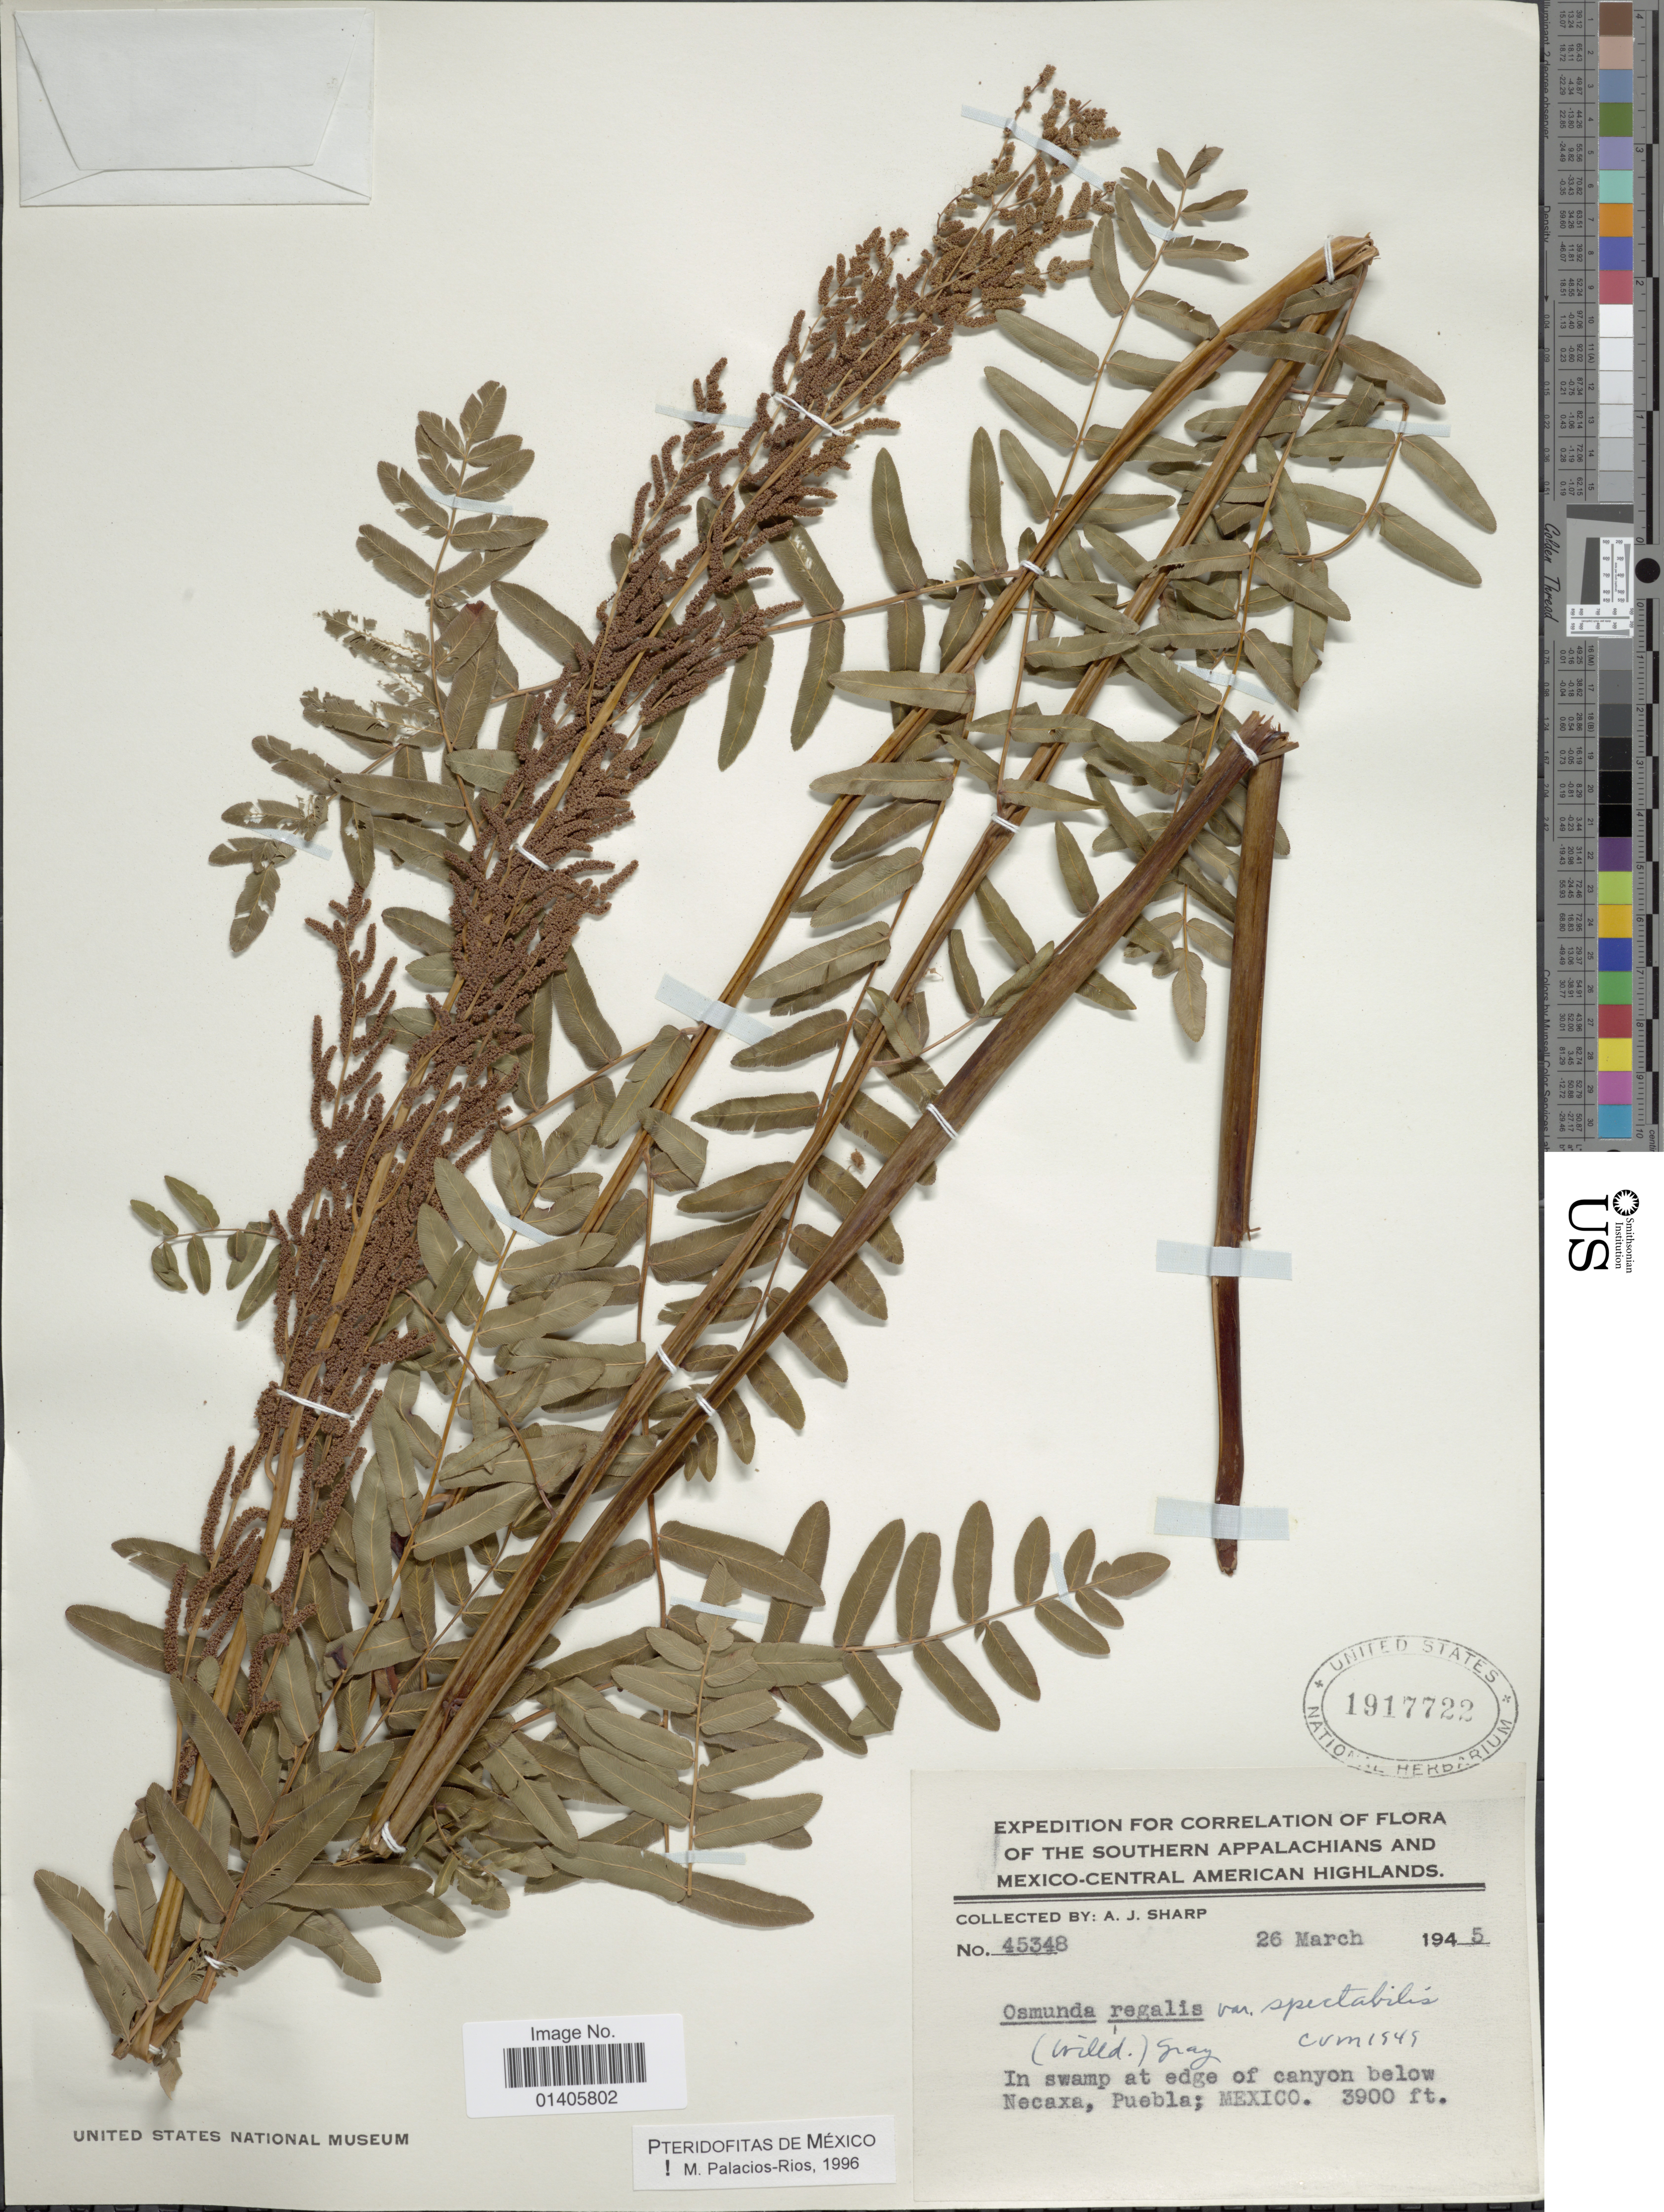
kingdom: Plantae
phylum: Tracheophyta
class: Polypodiopsida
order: Osmundales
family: Osmundaceae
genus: Osmunda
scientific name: Osmunda regalis var. spectabilis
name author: (Willd.) A. Gray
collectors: A. J. Sharp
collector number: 45348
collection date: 1945-03-26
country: Mexico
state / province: Puebla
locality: The Southern Appalachians and Mexico-Central American Highlands, In swamp at edge of canyon below Necaxa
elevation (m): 1189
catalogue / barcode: US 1917722